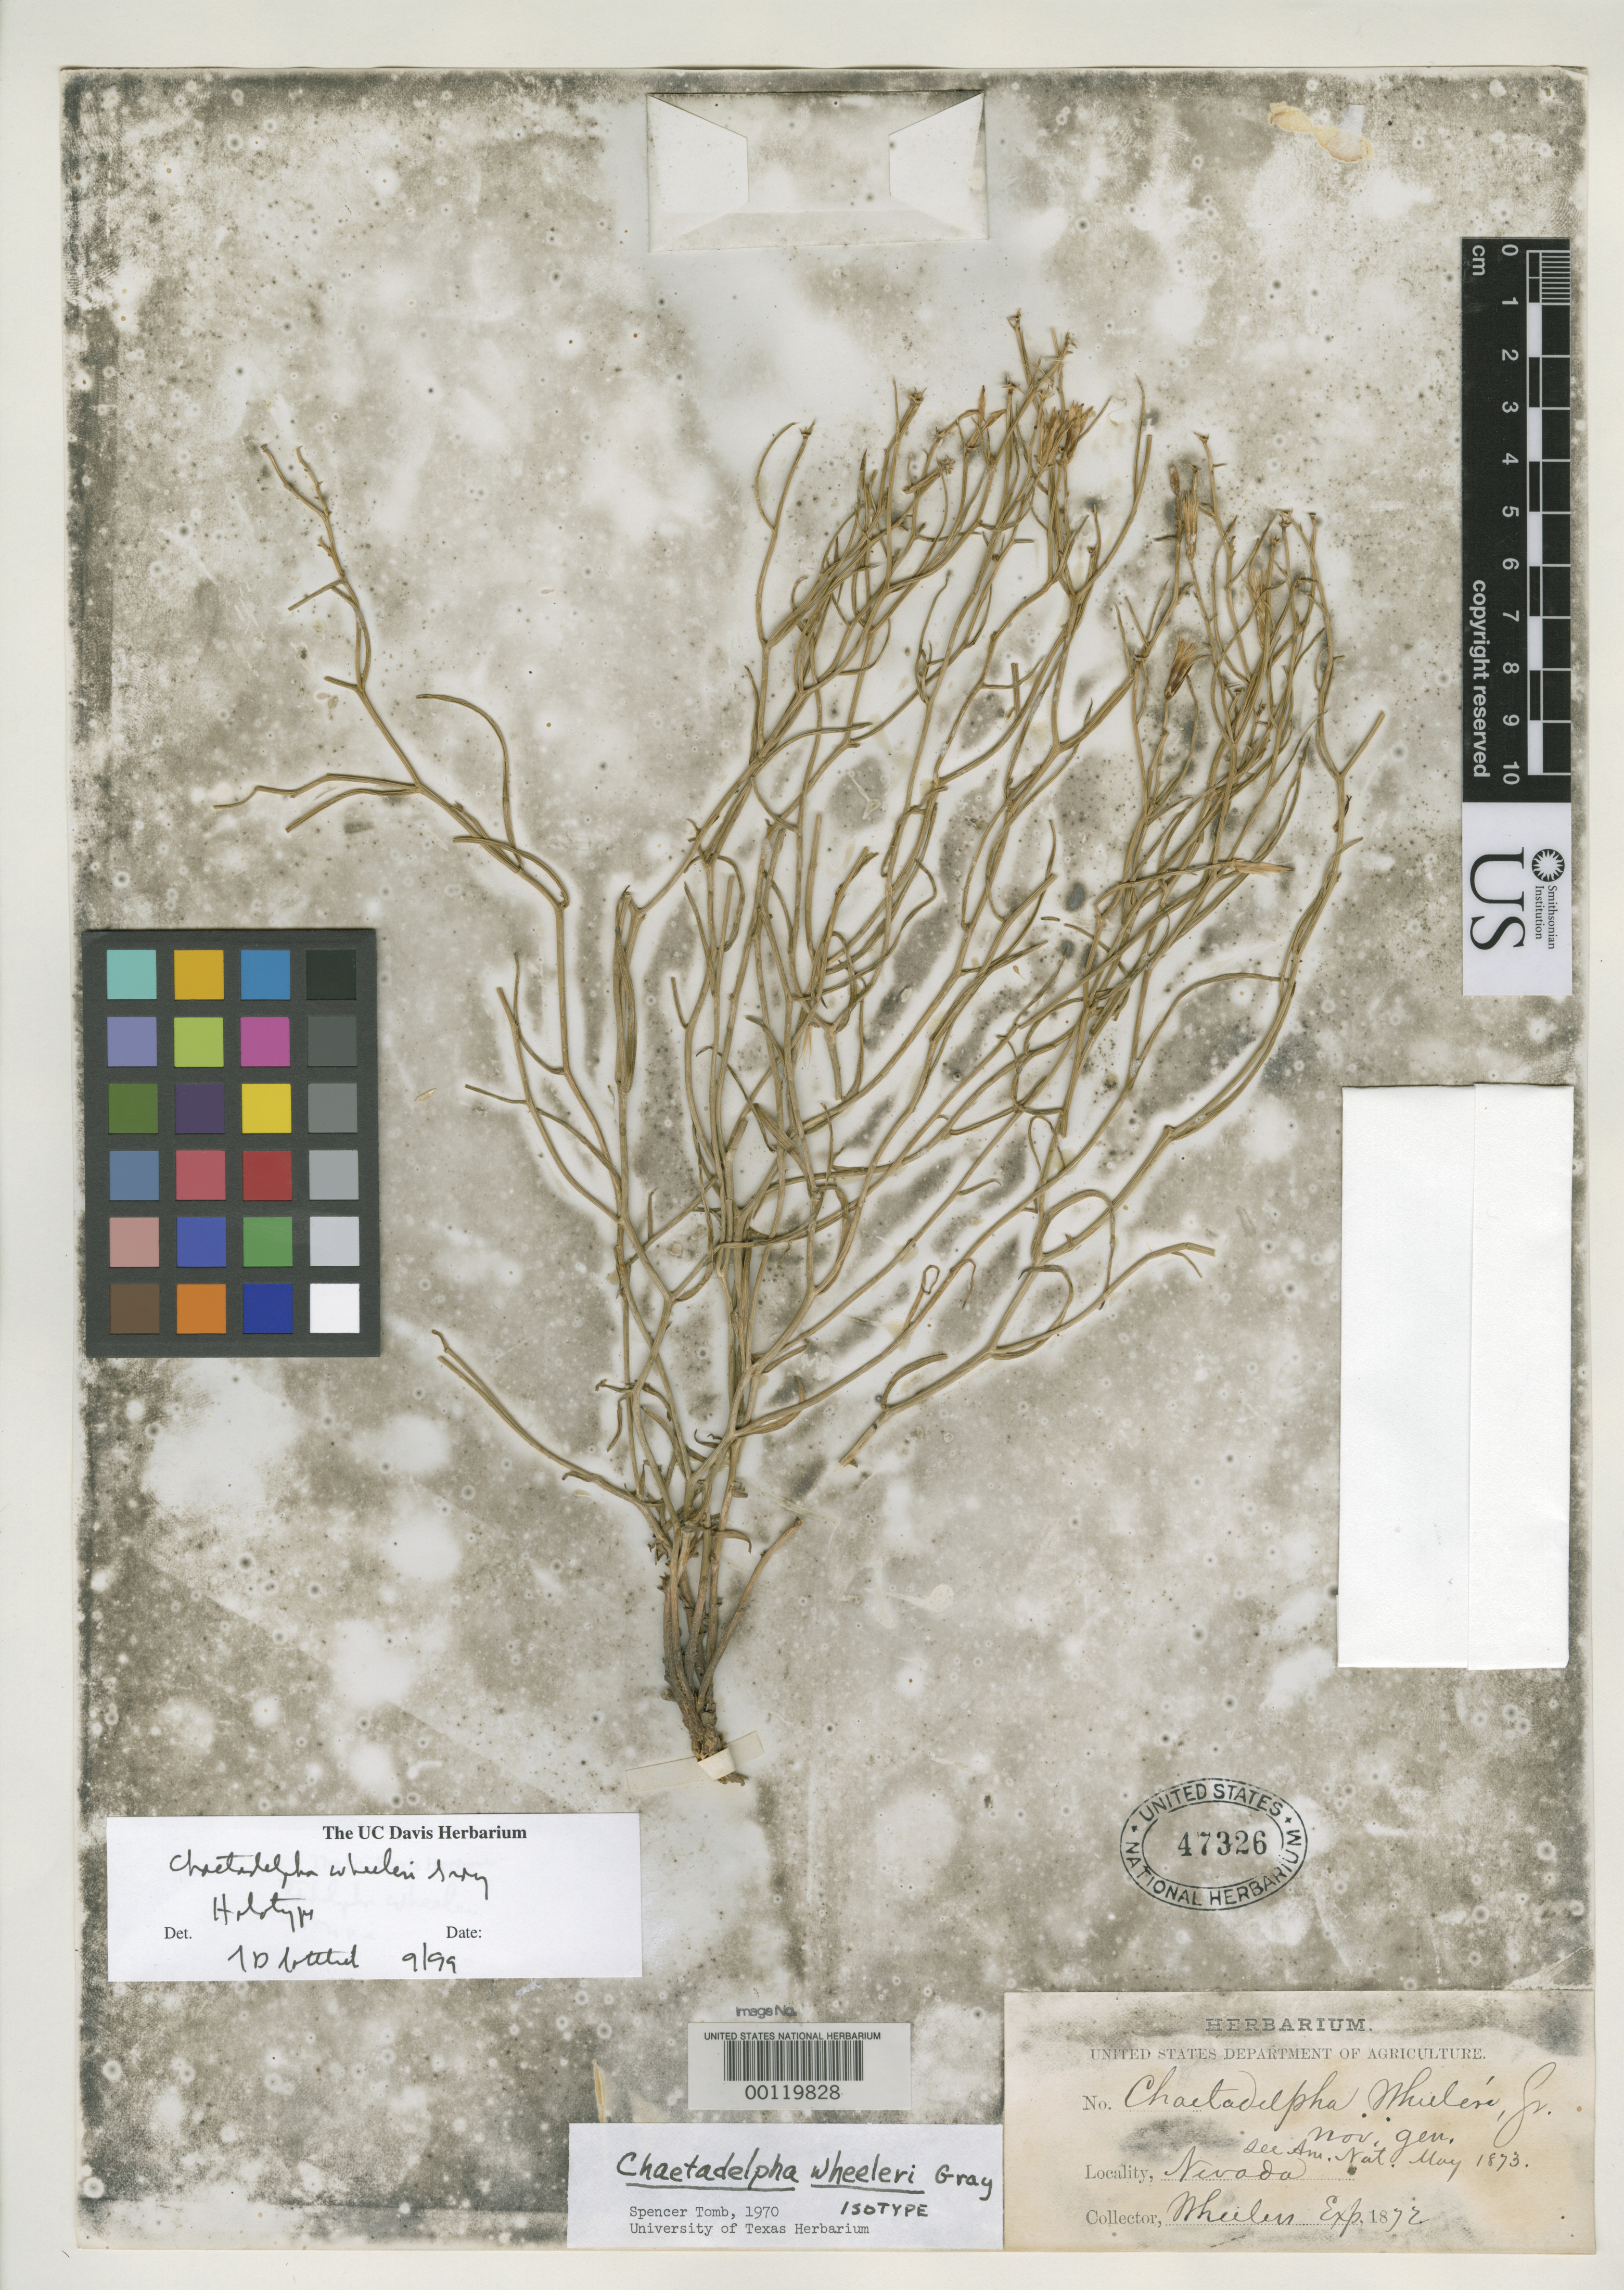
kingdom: Plantae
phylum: Tracheophyta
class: Magnoliopsida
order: Asterales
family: Asteraceae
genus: Chaetadelpha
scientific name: Chaetadelpha wheeleri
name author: A. Gray ex S. Watson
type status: Holotype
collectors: G. Wheeler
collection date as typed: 1872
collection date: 1872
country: United States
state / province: Nevada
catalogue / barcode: US 47326